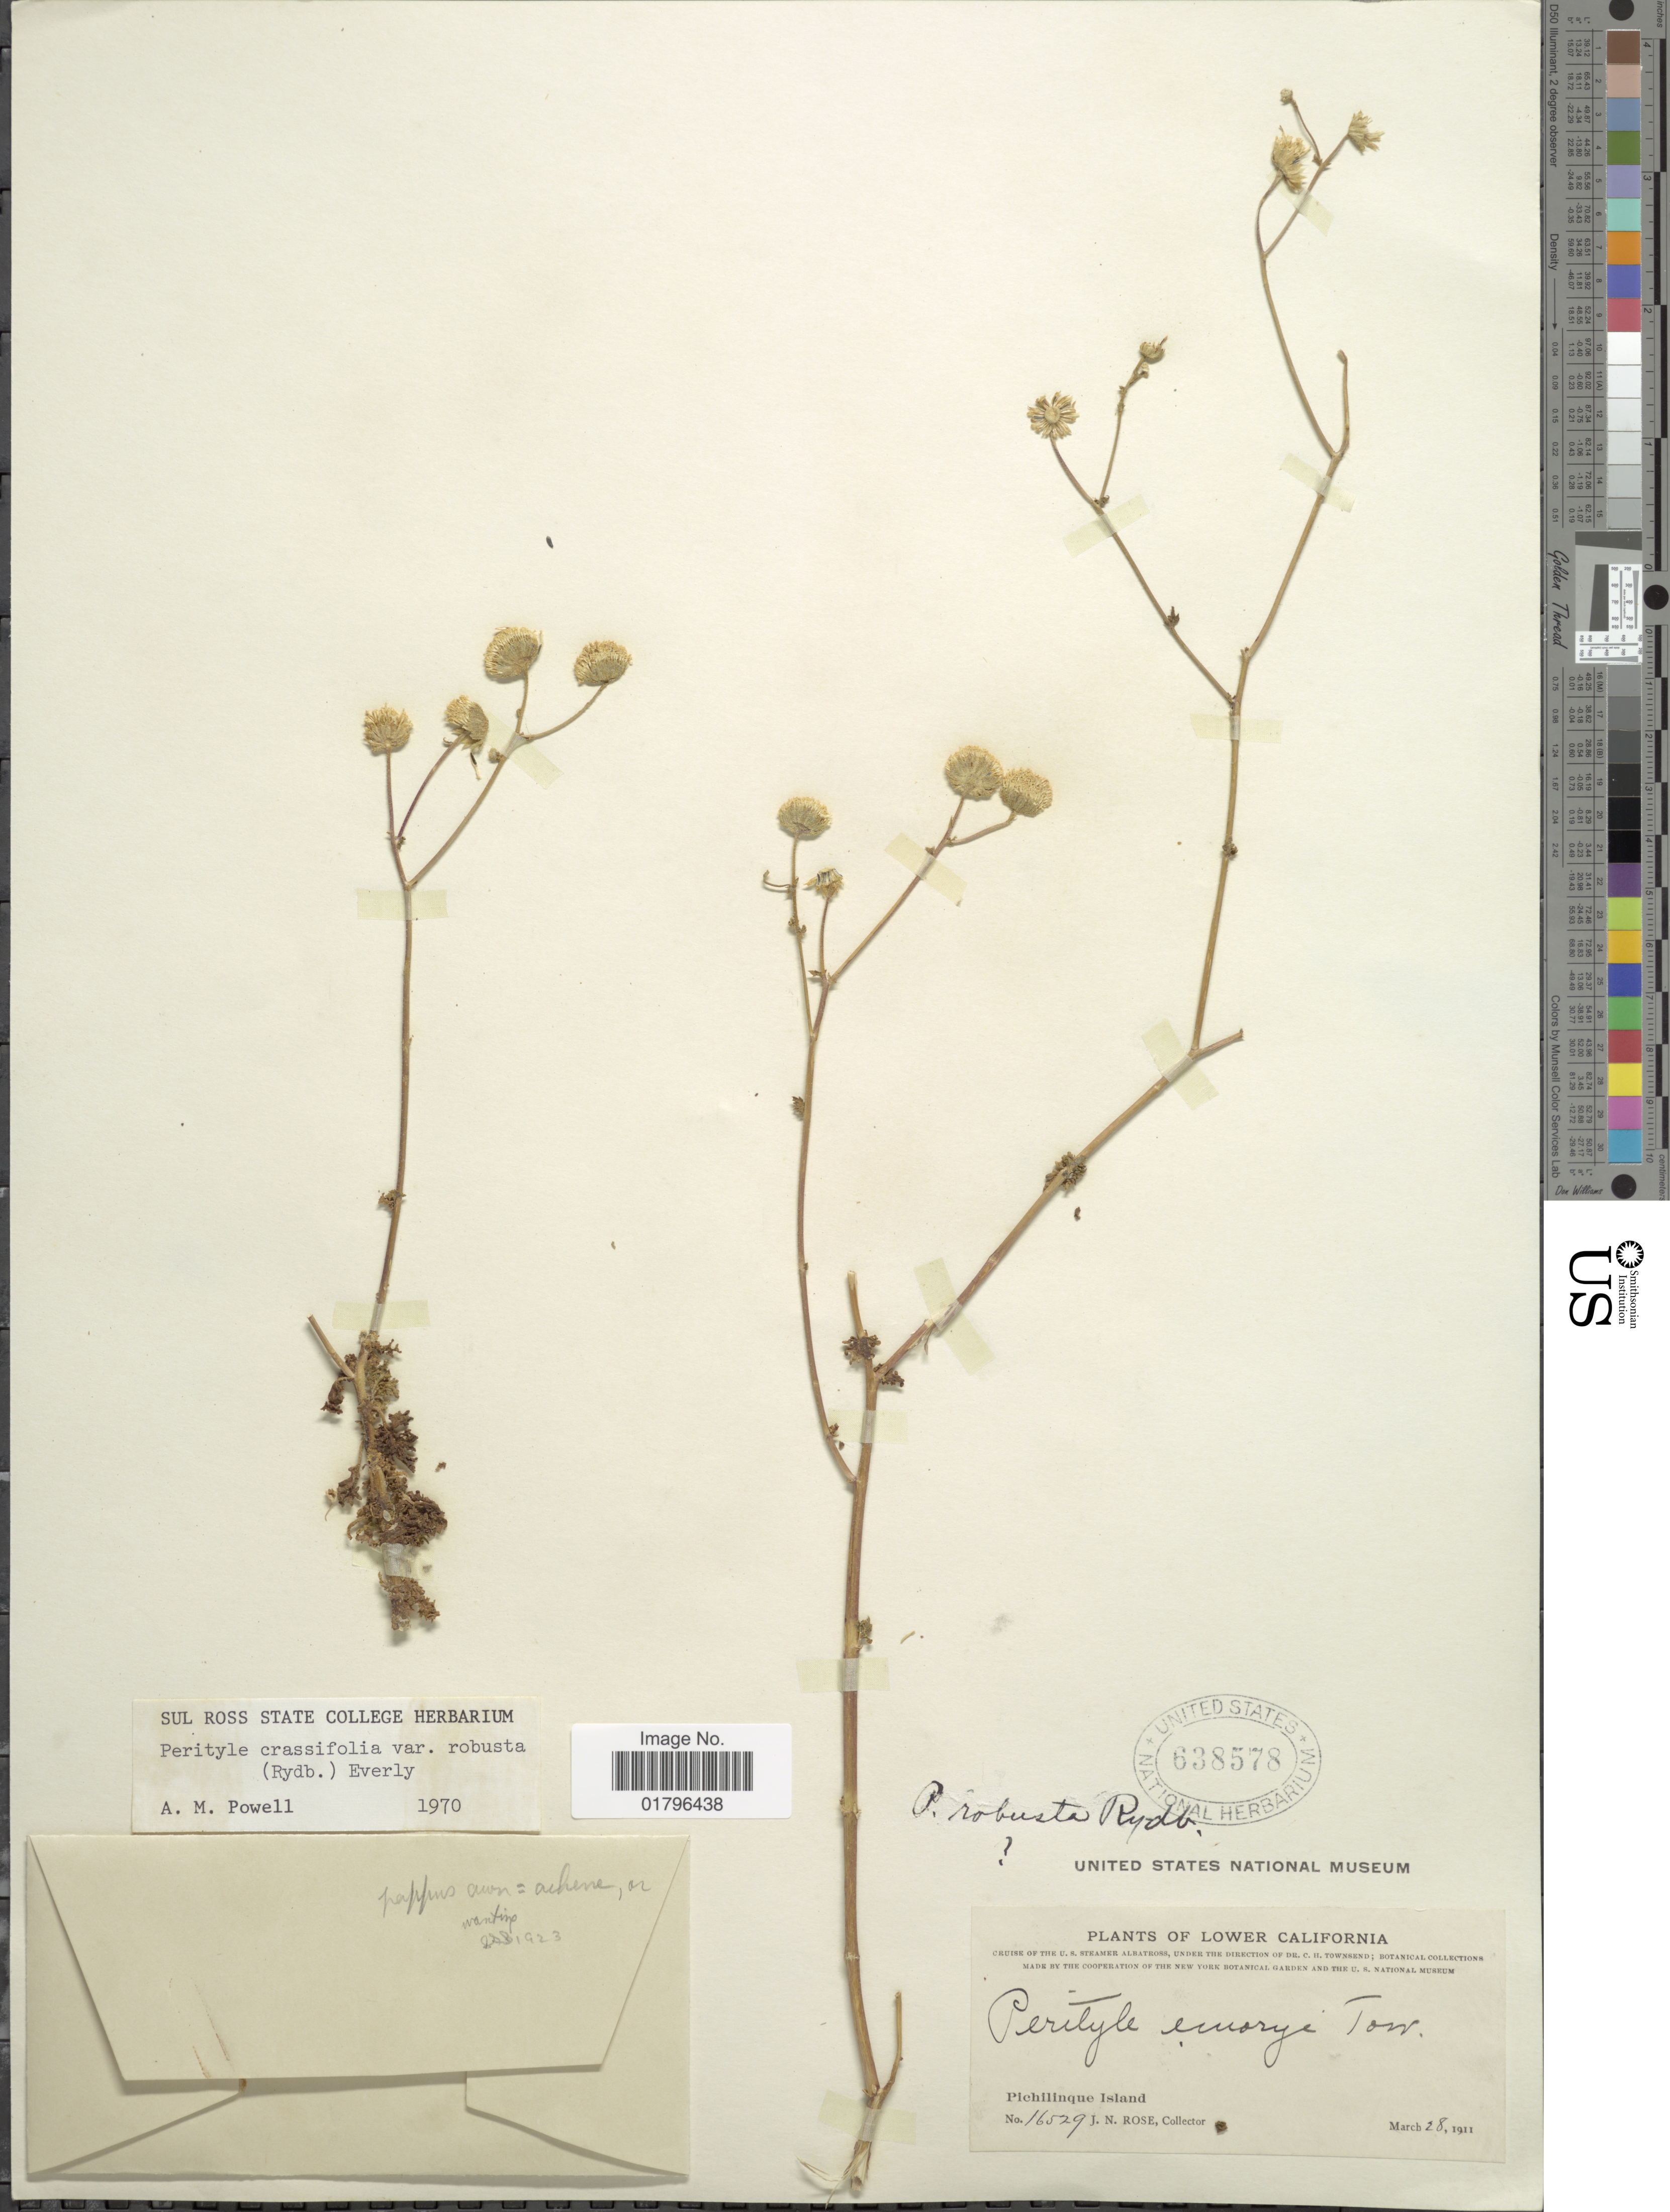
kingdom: Plantae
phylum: Tracheophyta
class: Magnoliopsida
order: Asterales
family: Asteraceae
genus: Perityle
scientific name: Perityle crassifolia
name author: Brandegee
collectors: J. N. Rose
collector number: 16529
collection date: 1911-03-28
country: Mexico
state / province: Baja California Sur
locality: Lower California, Pichilinque Island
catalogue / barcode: US 638578